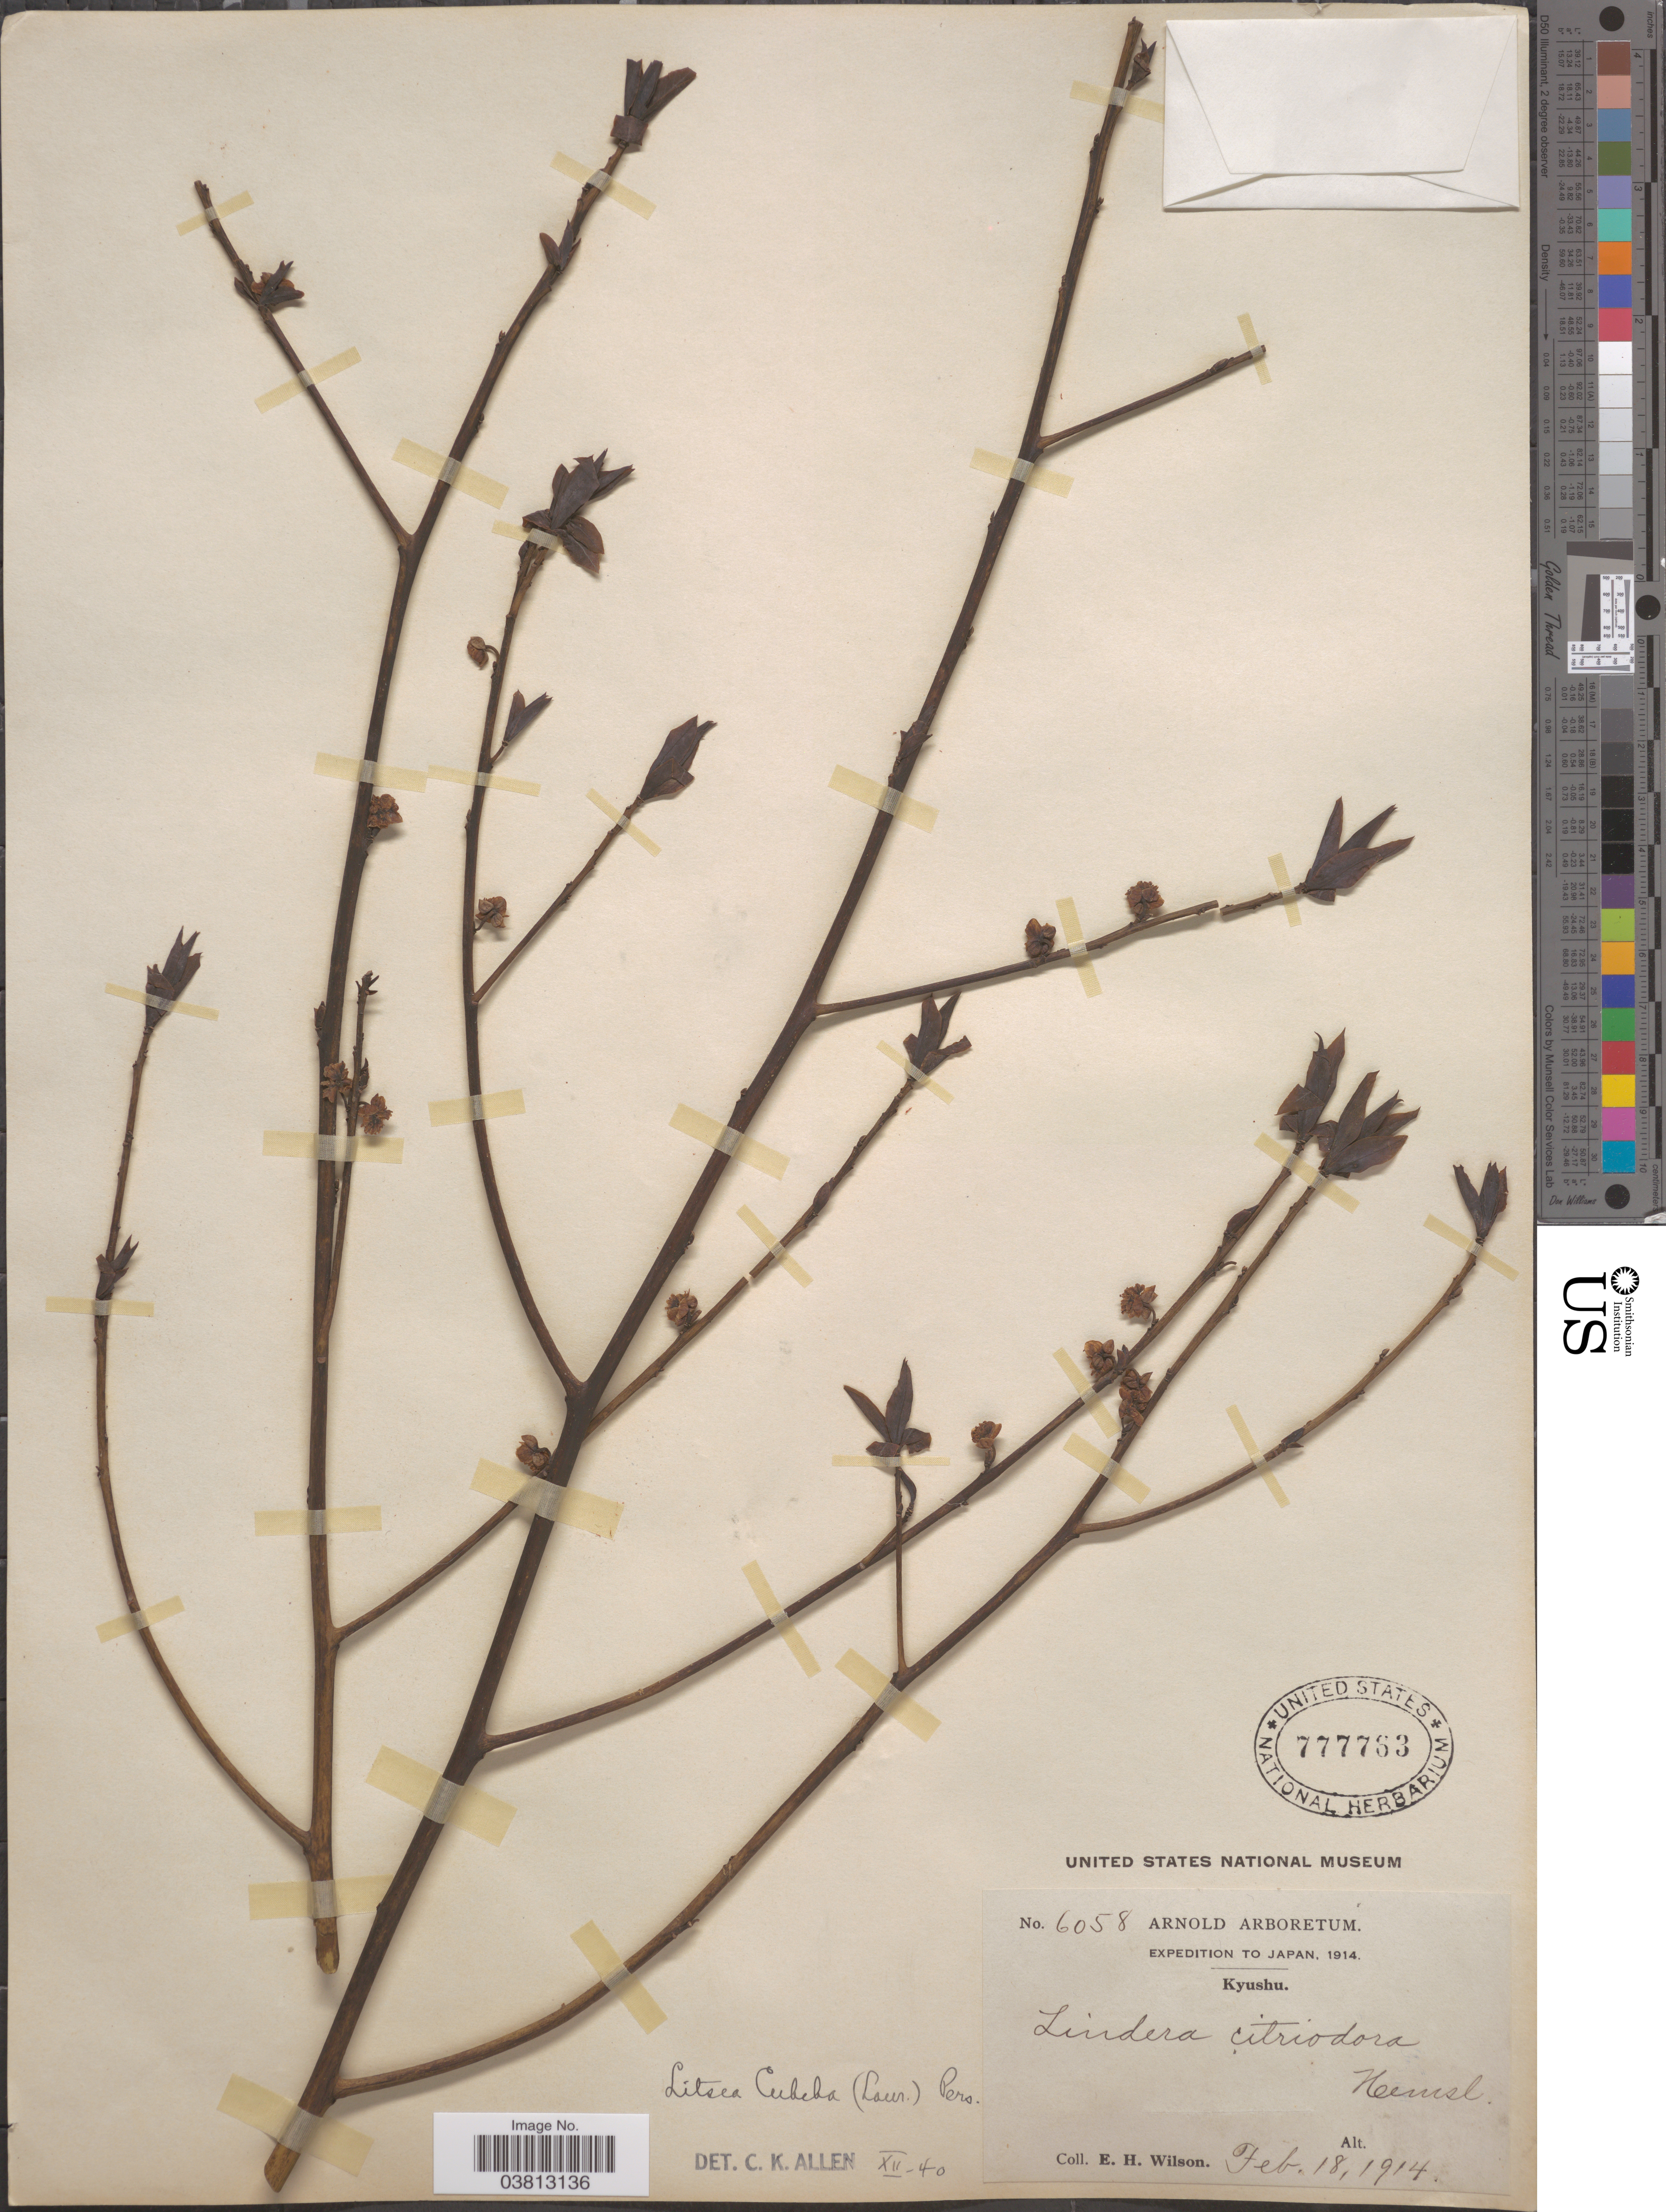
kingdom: Plantae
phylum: Tracheophyta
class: Magnoliopsida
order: Laurales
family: Lauraceae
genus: Litsea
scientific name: Litsea cubeba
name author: (Lour.) Pers.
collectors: E. Wilson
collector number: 6058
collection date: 1914-02-18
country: Japan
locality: Kyushu.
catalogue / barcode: US 777763